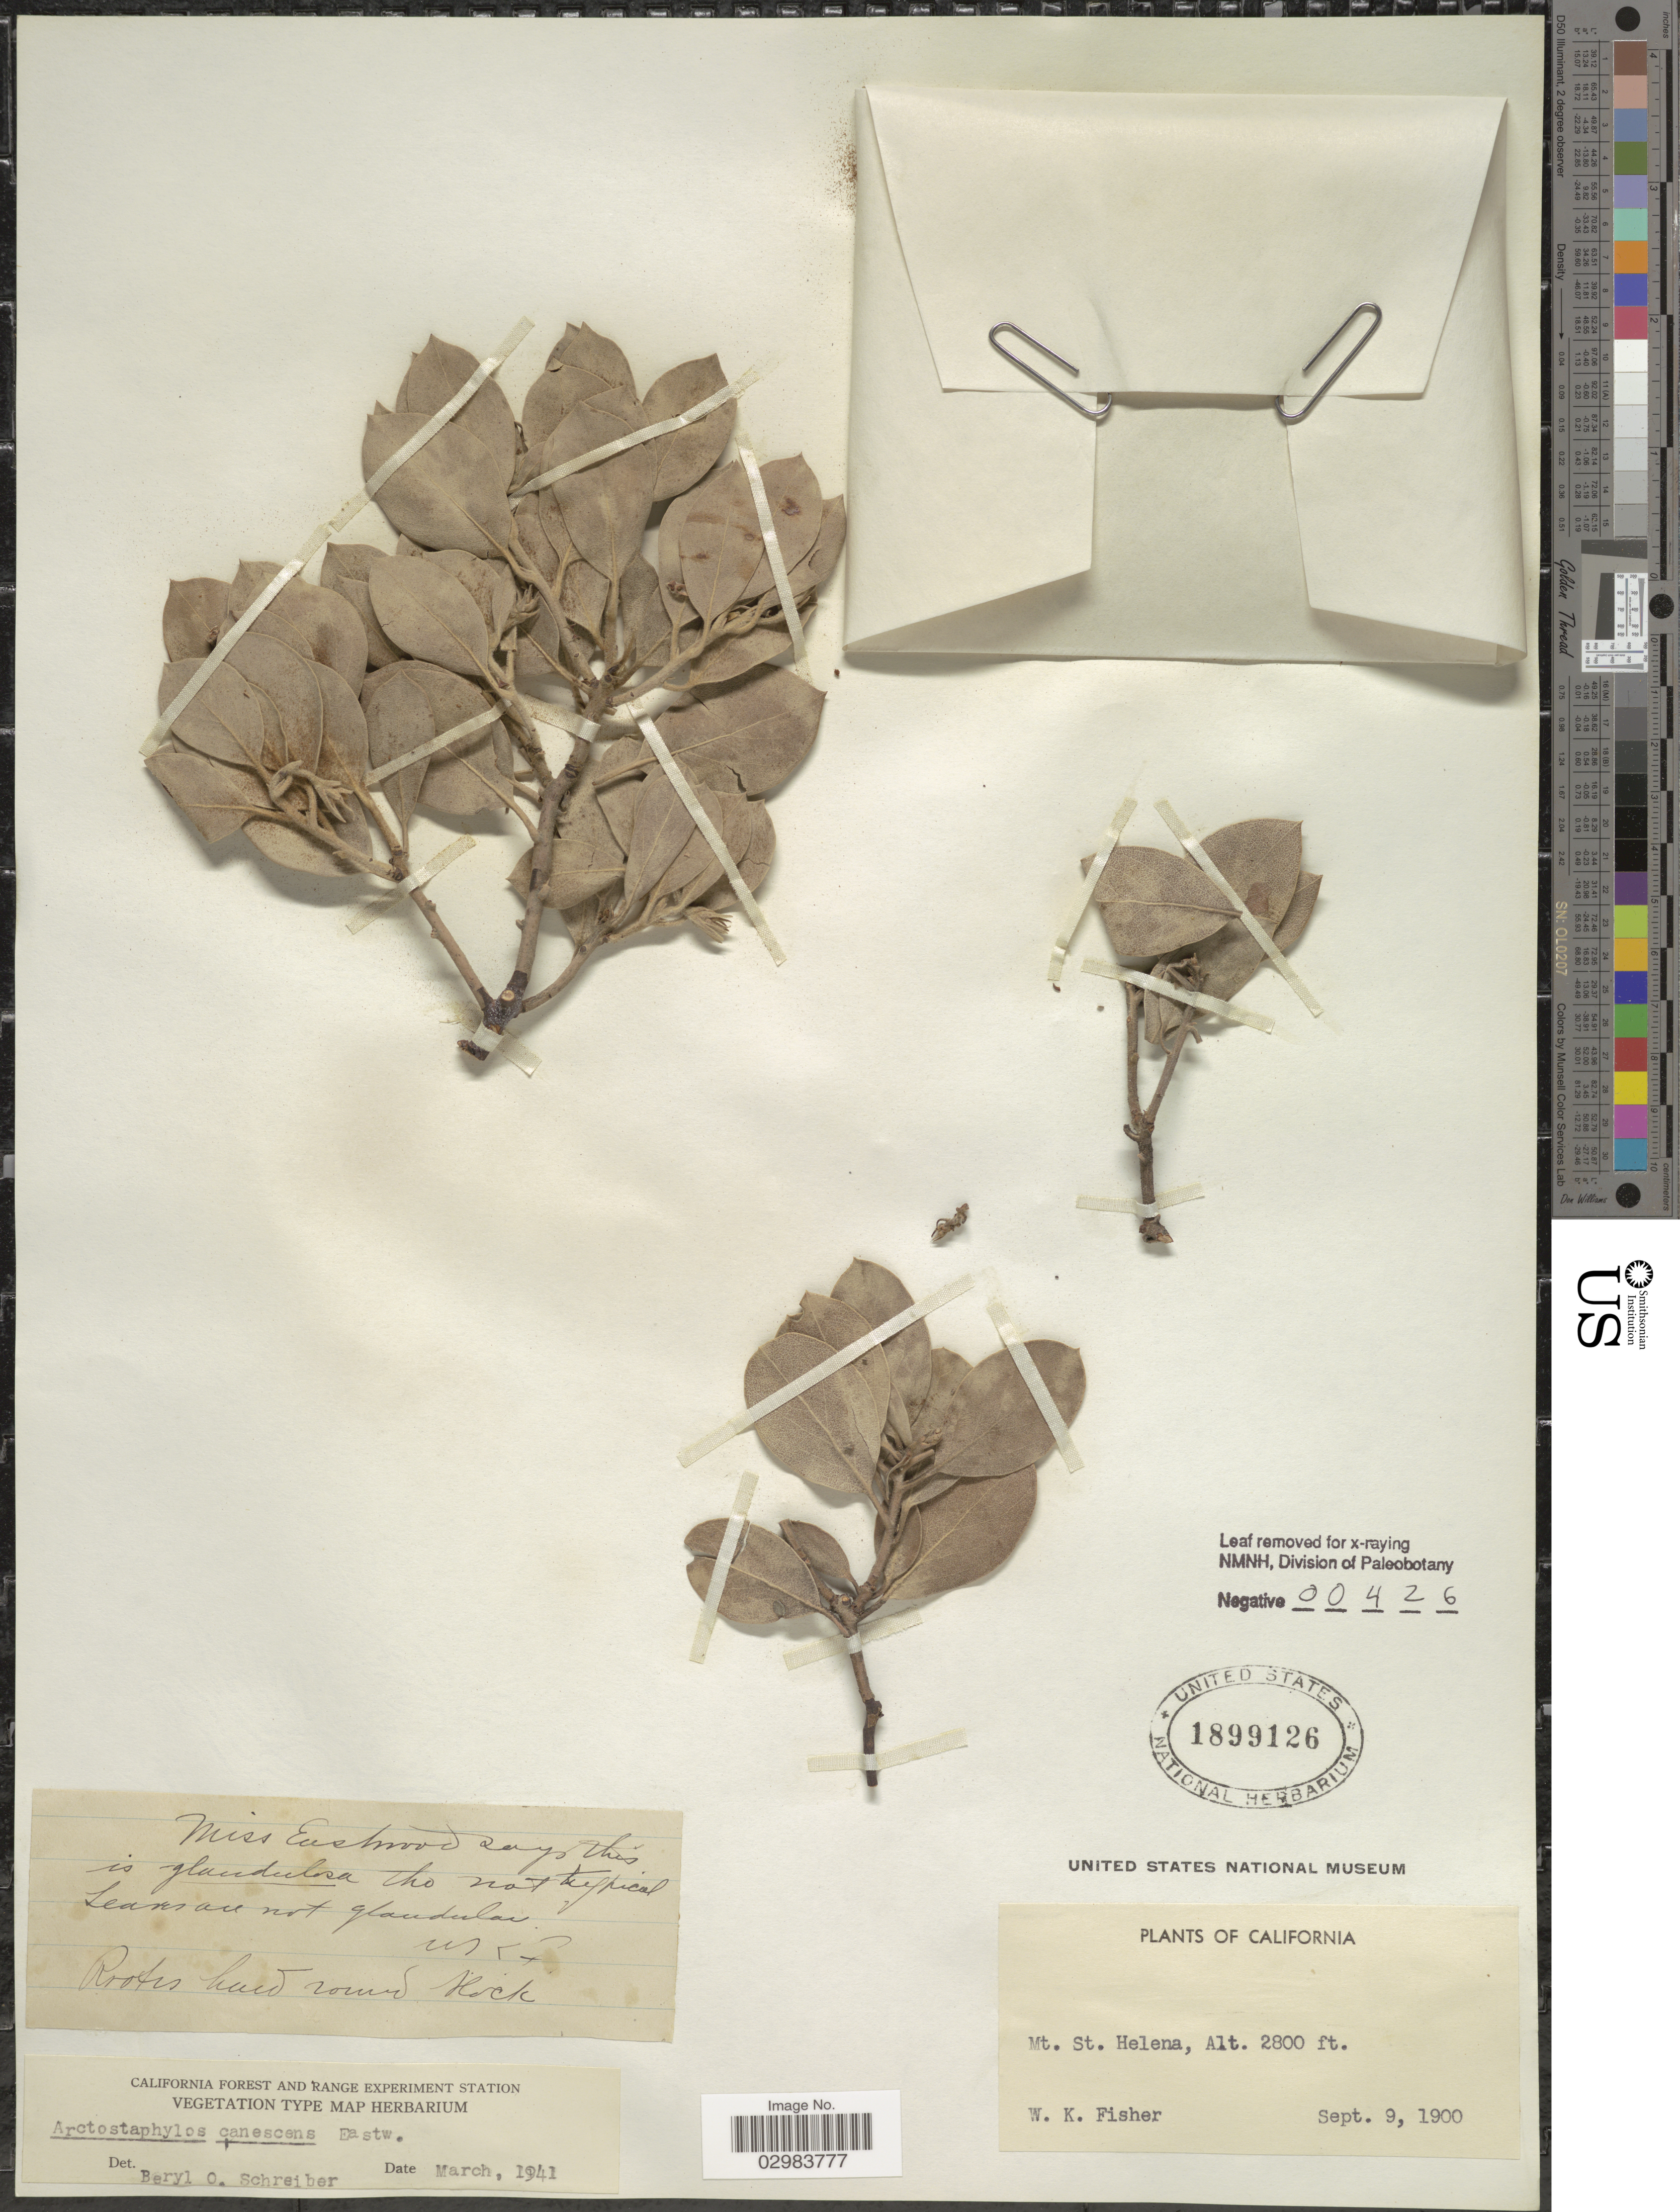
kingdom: Plantae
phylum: Tracheophyta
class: Magnoliopsida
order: Ericales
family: Ericaceae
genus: Arctostaphylos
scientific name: Arctostaphylos canescens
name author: Eastw.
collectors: W. K. Fisher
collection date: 1900-09-09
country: United States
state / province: California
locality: Mt. St. Helena.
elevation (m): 853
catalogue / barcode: US 1899126